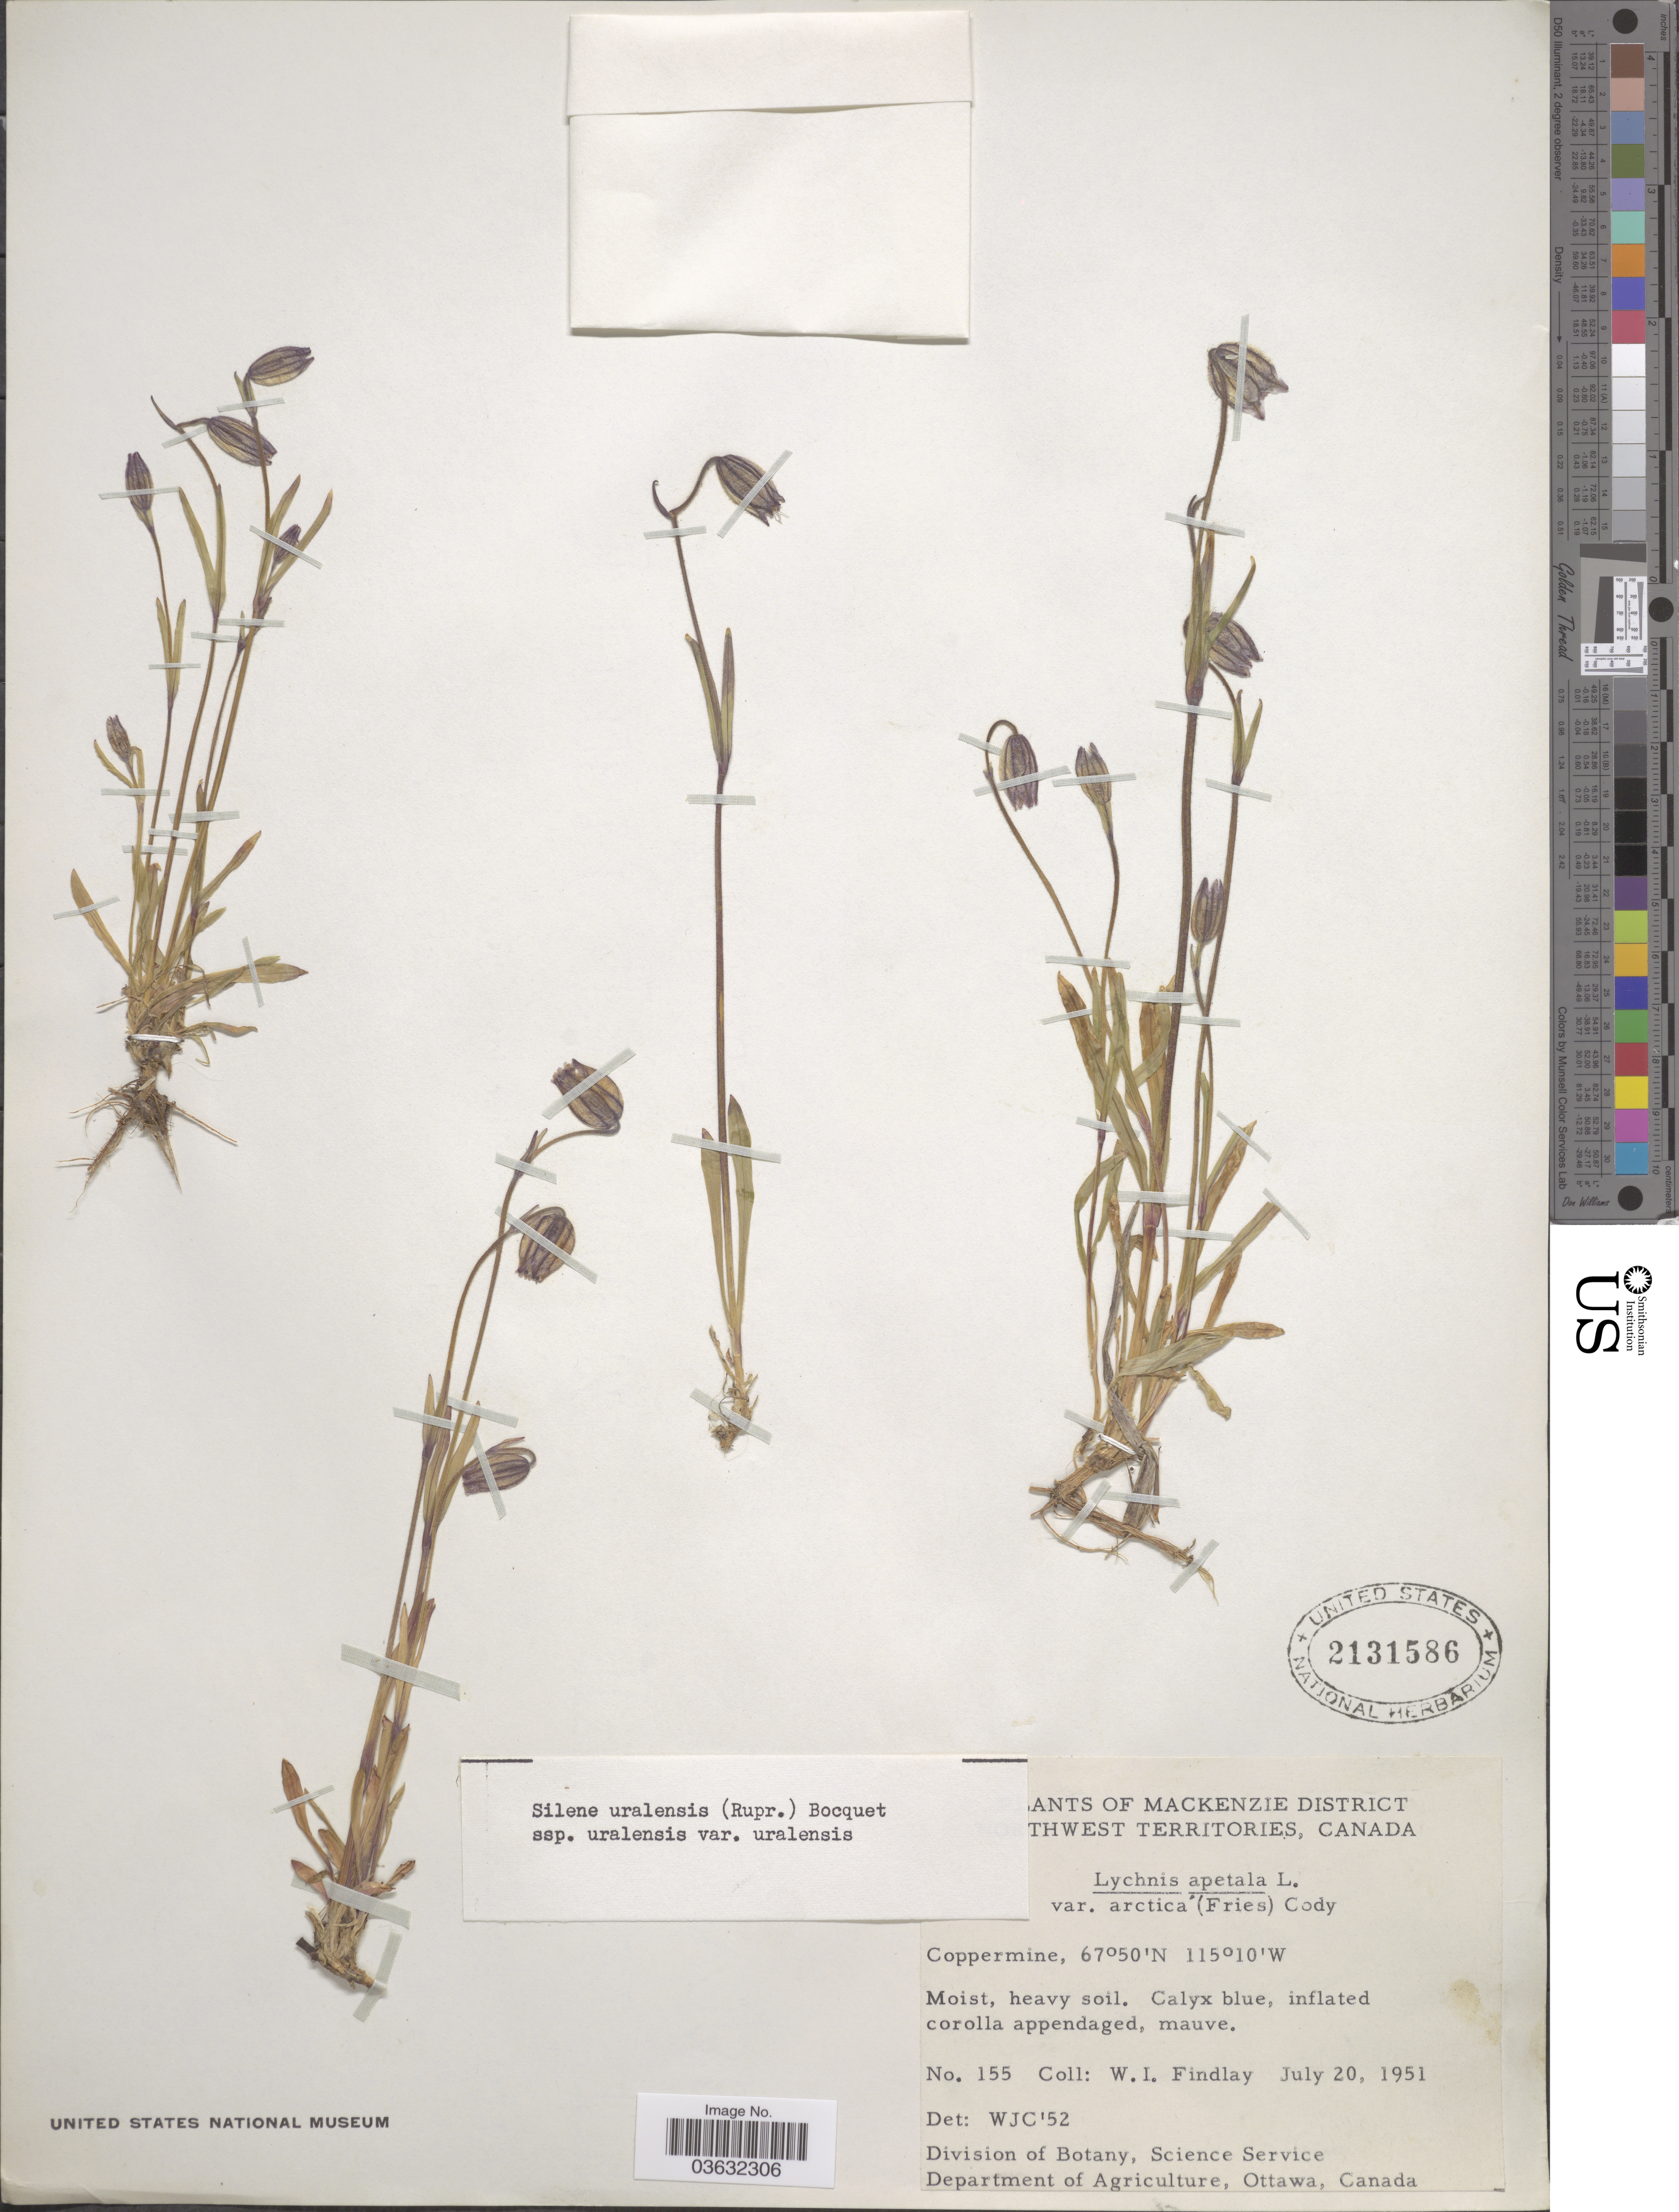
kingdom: Plantae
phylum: Tracheophyta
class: Magnoliopsida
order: Caryophyllales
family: Caryophyllaceae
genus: Silene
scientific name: Silene uralensis subsp. uralensis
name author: (Rupr.) Bocquet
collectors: W. Findlay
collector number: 155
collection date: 1951-07-20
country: Canada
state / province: Northwest Territories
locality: Mackenzie District. Coppermine.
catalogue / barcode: US 2131586